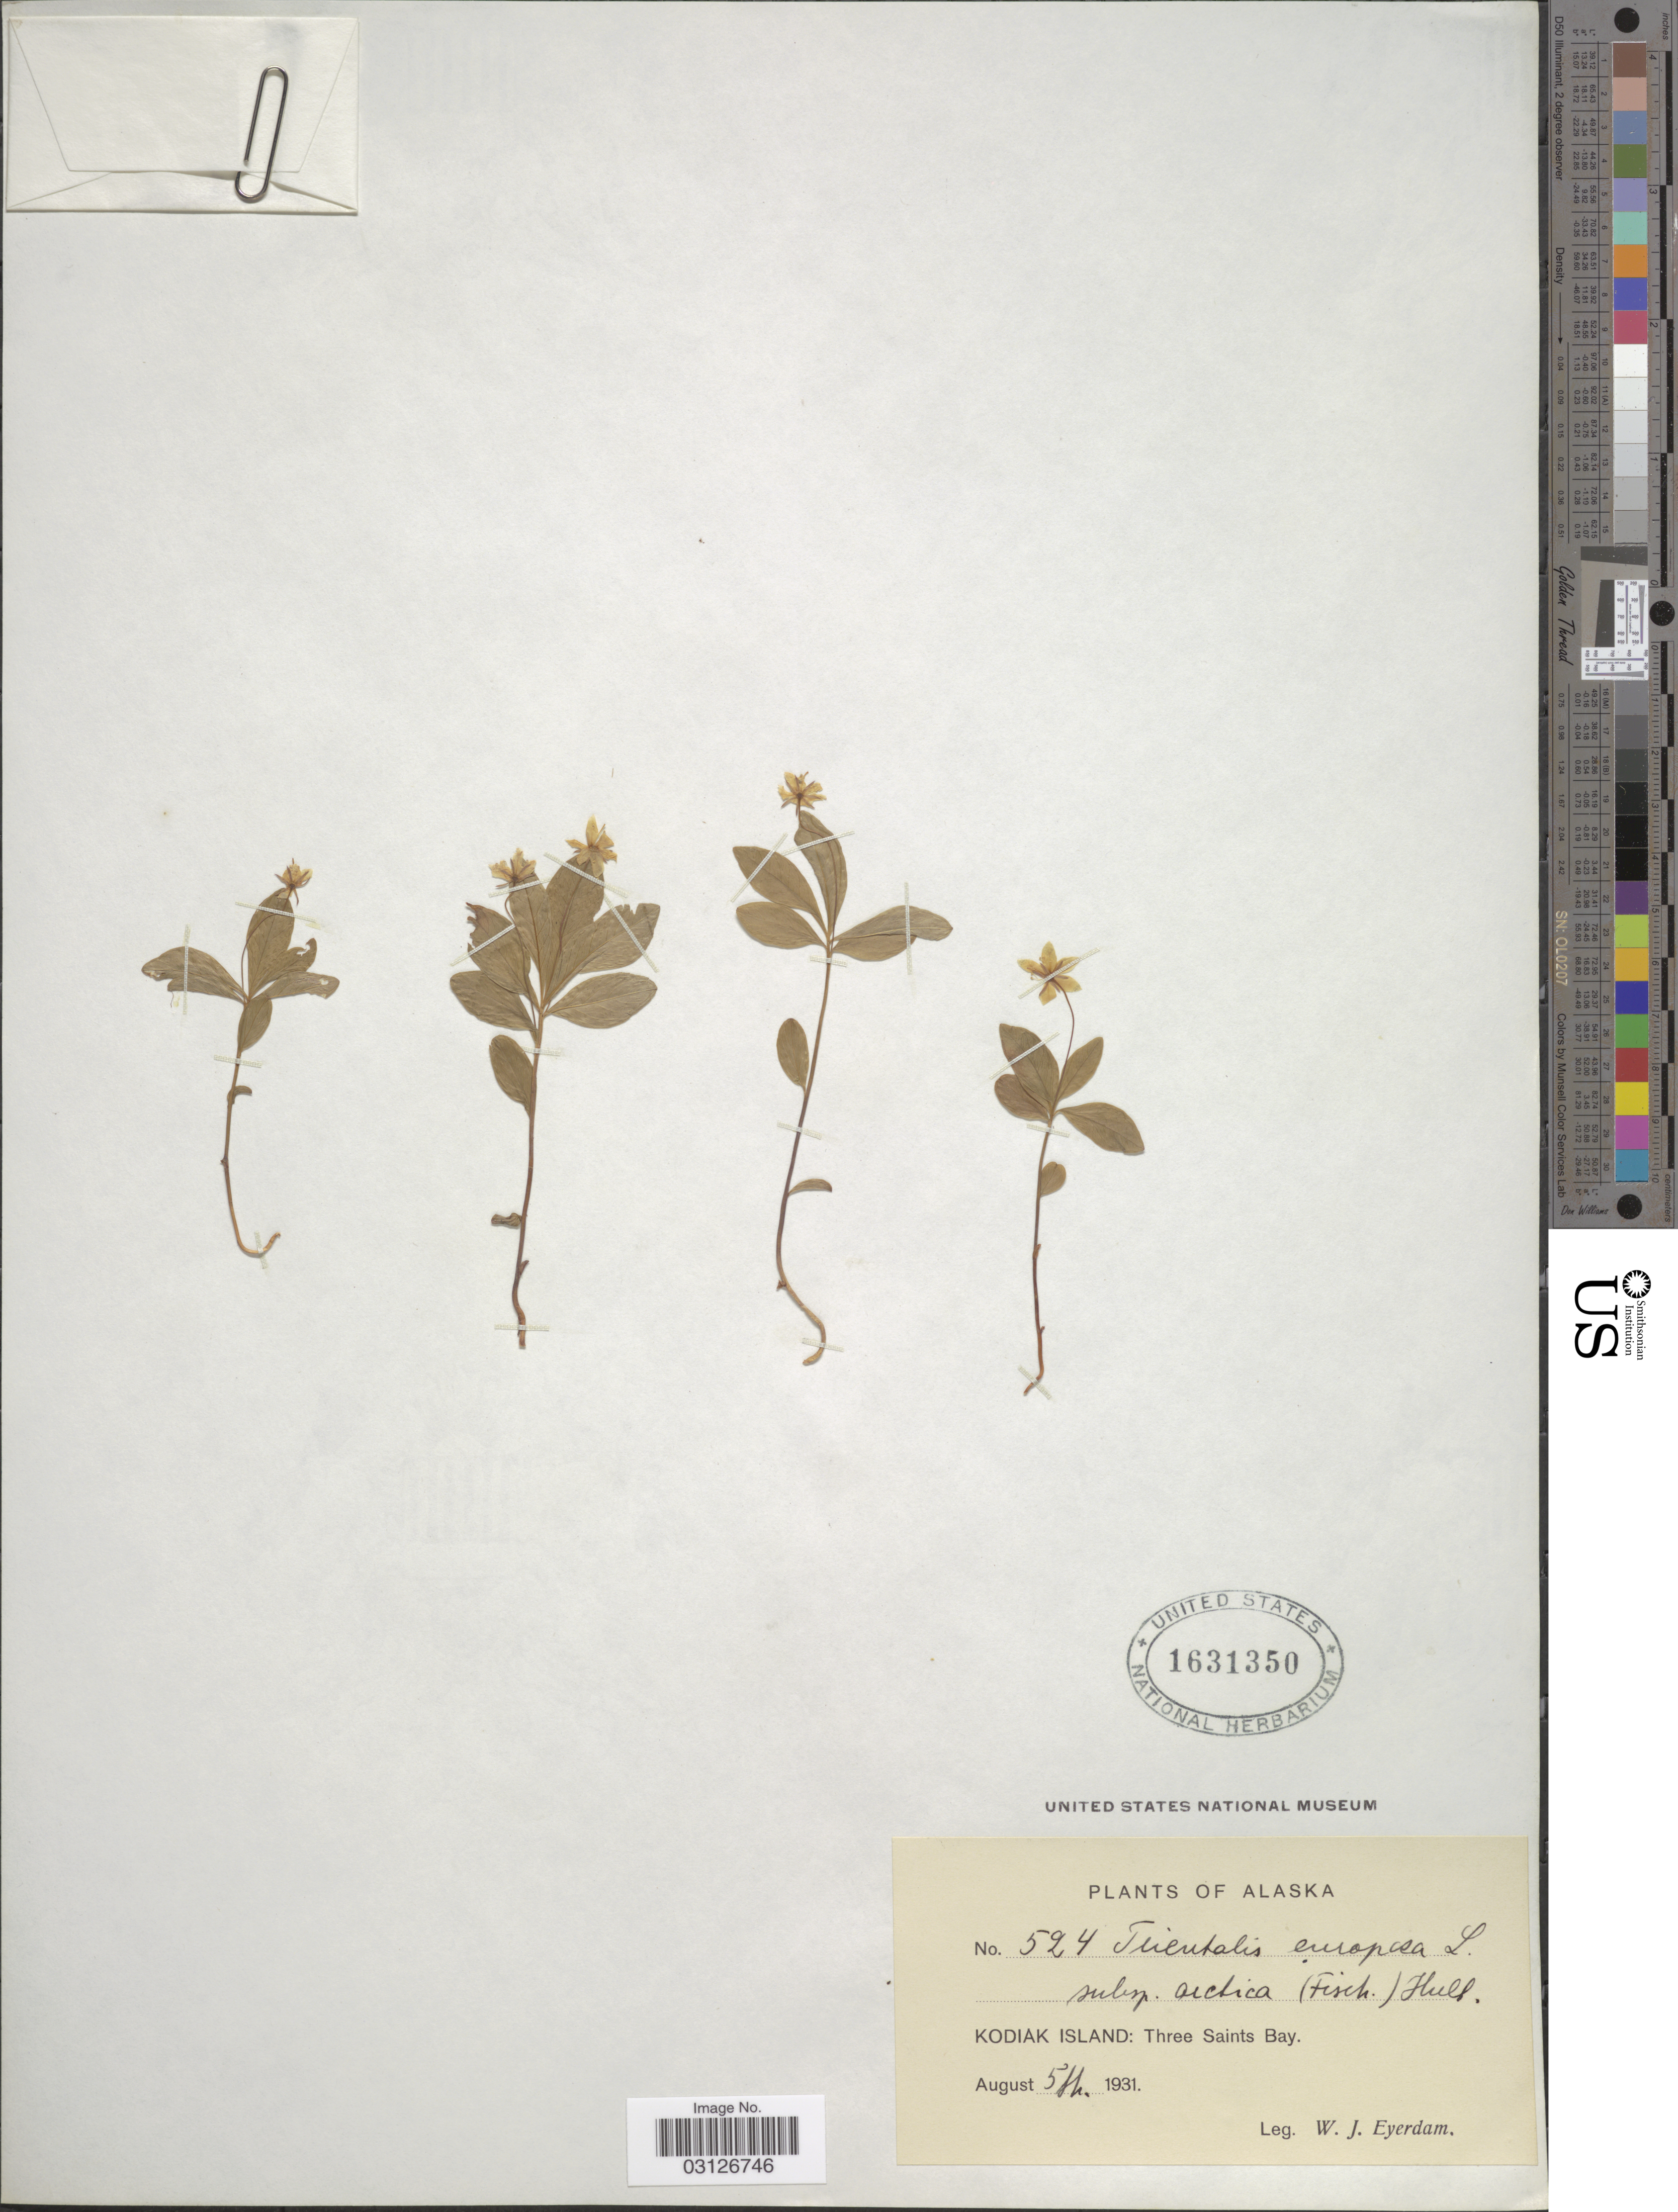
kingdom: Plantae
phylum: Tracheophyta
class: Magnoliopsida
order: Ericales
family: Primulaceae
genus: Trientalis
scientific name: Trientalis europaea subsp. arctica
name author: (Fisch. ex Hook.) Hultén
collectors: W. J. Eyerdam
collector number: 524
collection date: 1931-08-05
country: United States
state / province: Alaska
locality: Kodiak Island: Three Saints Bay.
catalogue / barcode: US 1631350